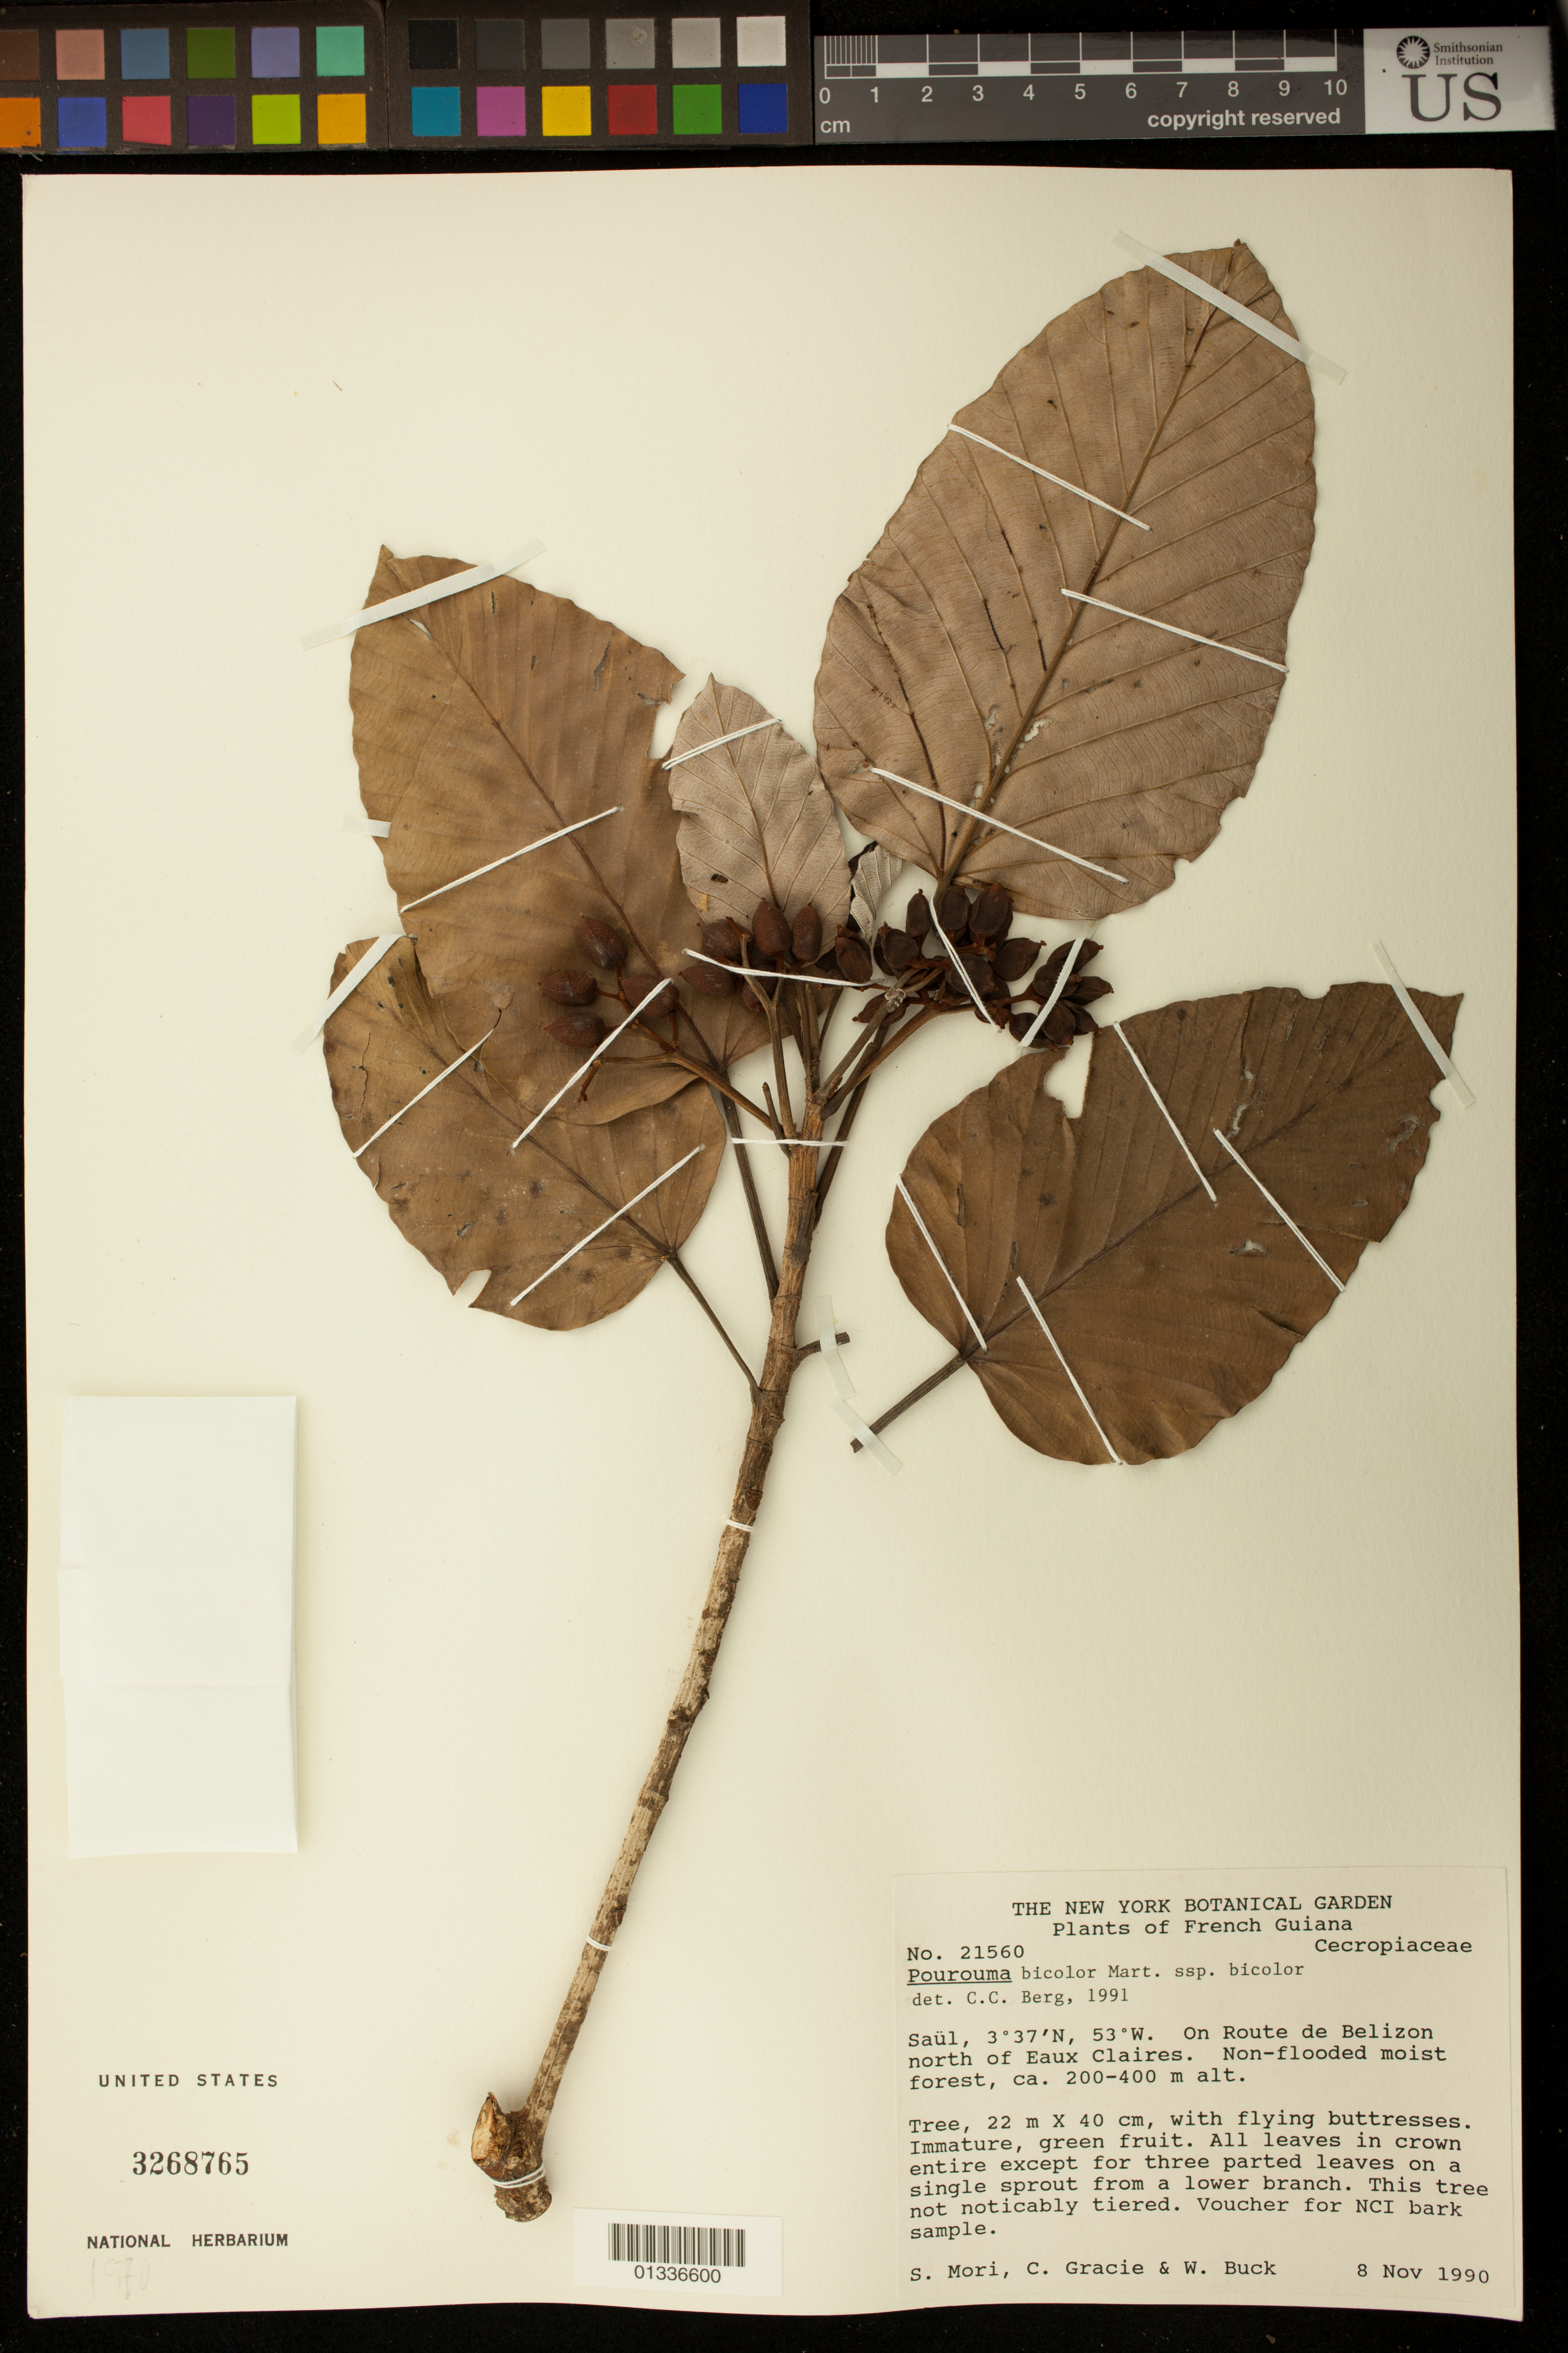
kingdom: Plantae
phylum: Tracheophyta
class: Magnoliopsida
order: Rosales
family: Urticaceae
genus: Pourouma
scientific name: Pourouma bicolor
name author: Mart.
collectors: S. Mori, C. A. Gracie & W. Buck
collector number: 21560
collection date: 1990-11-08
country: French Guiana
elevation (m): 2001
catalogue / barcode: US 3268765